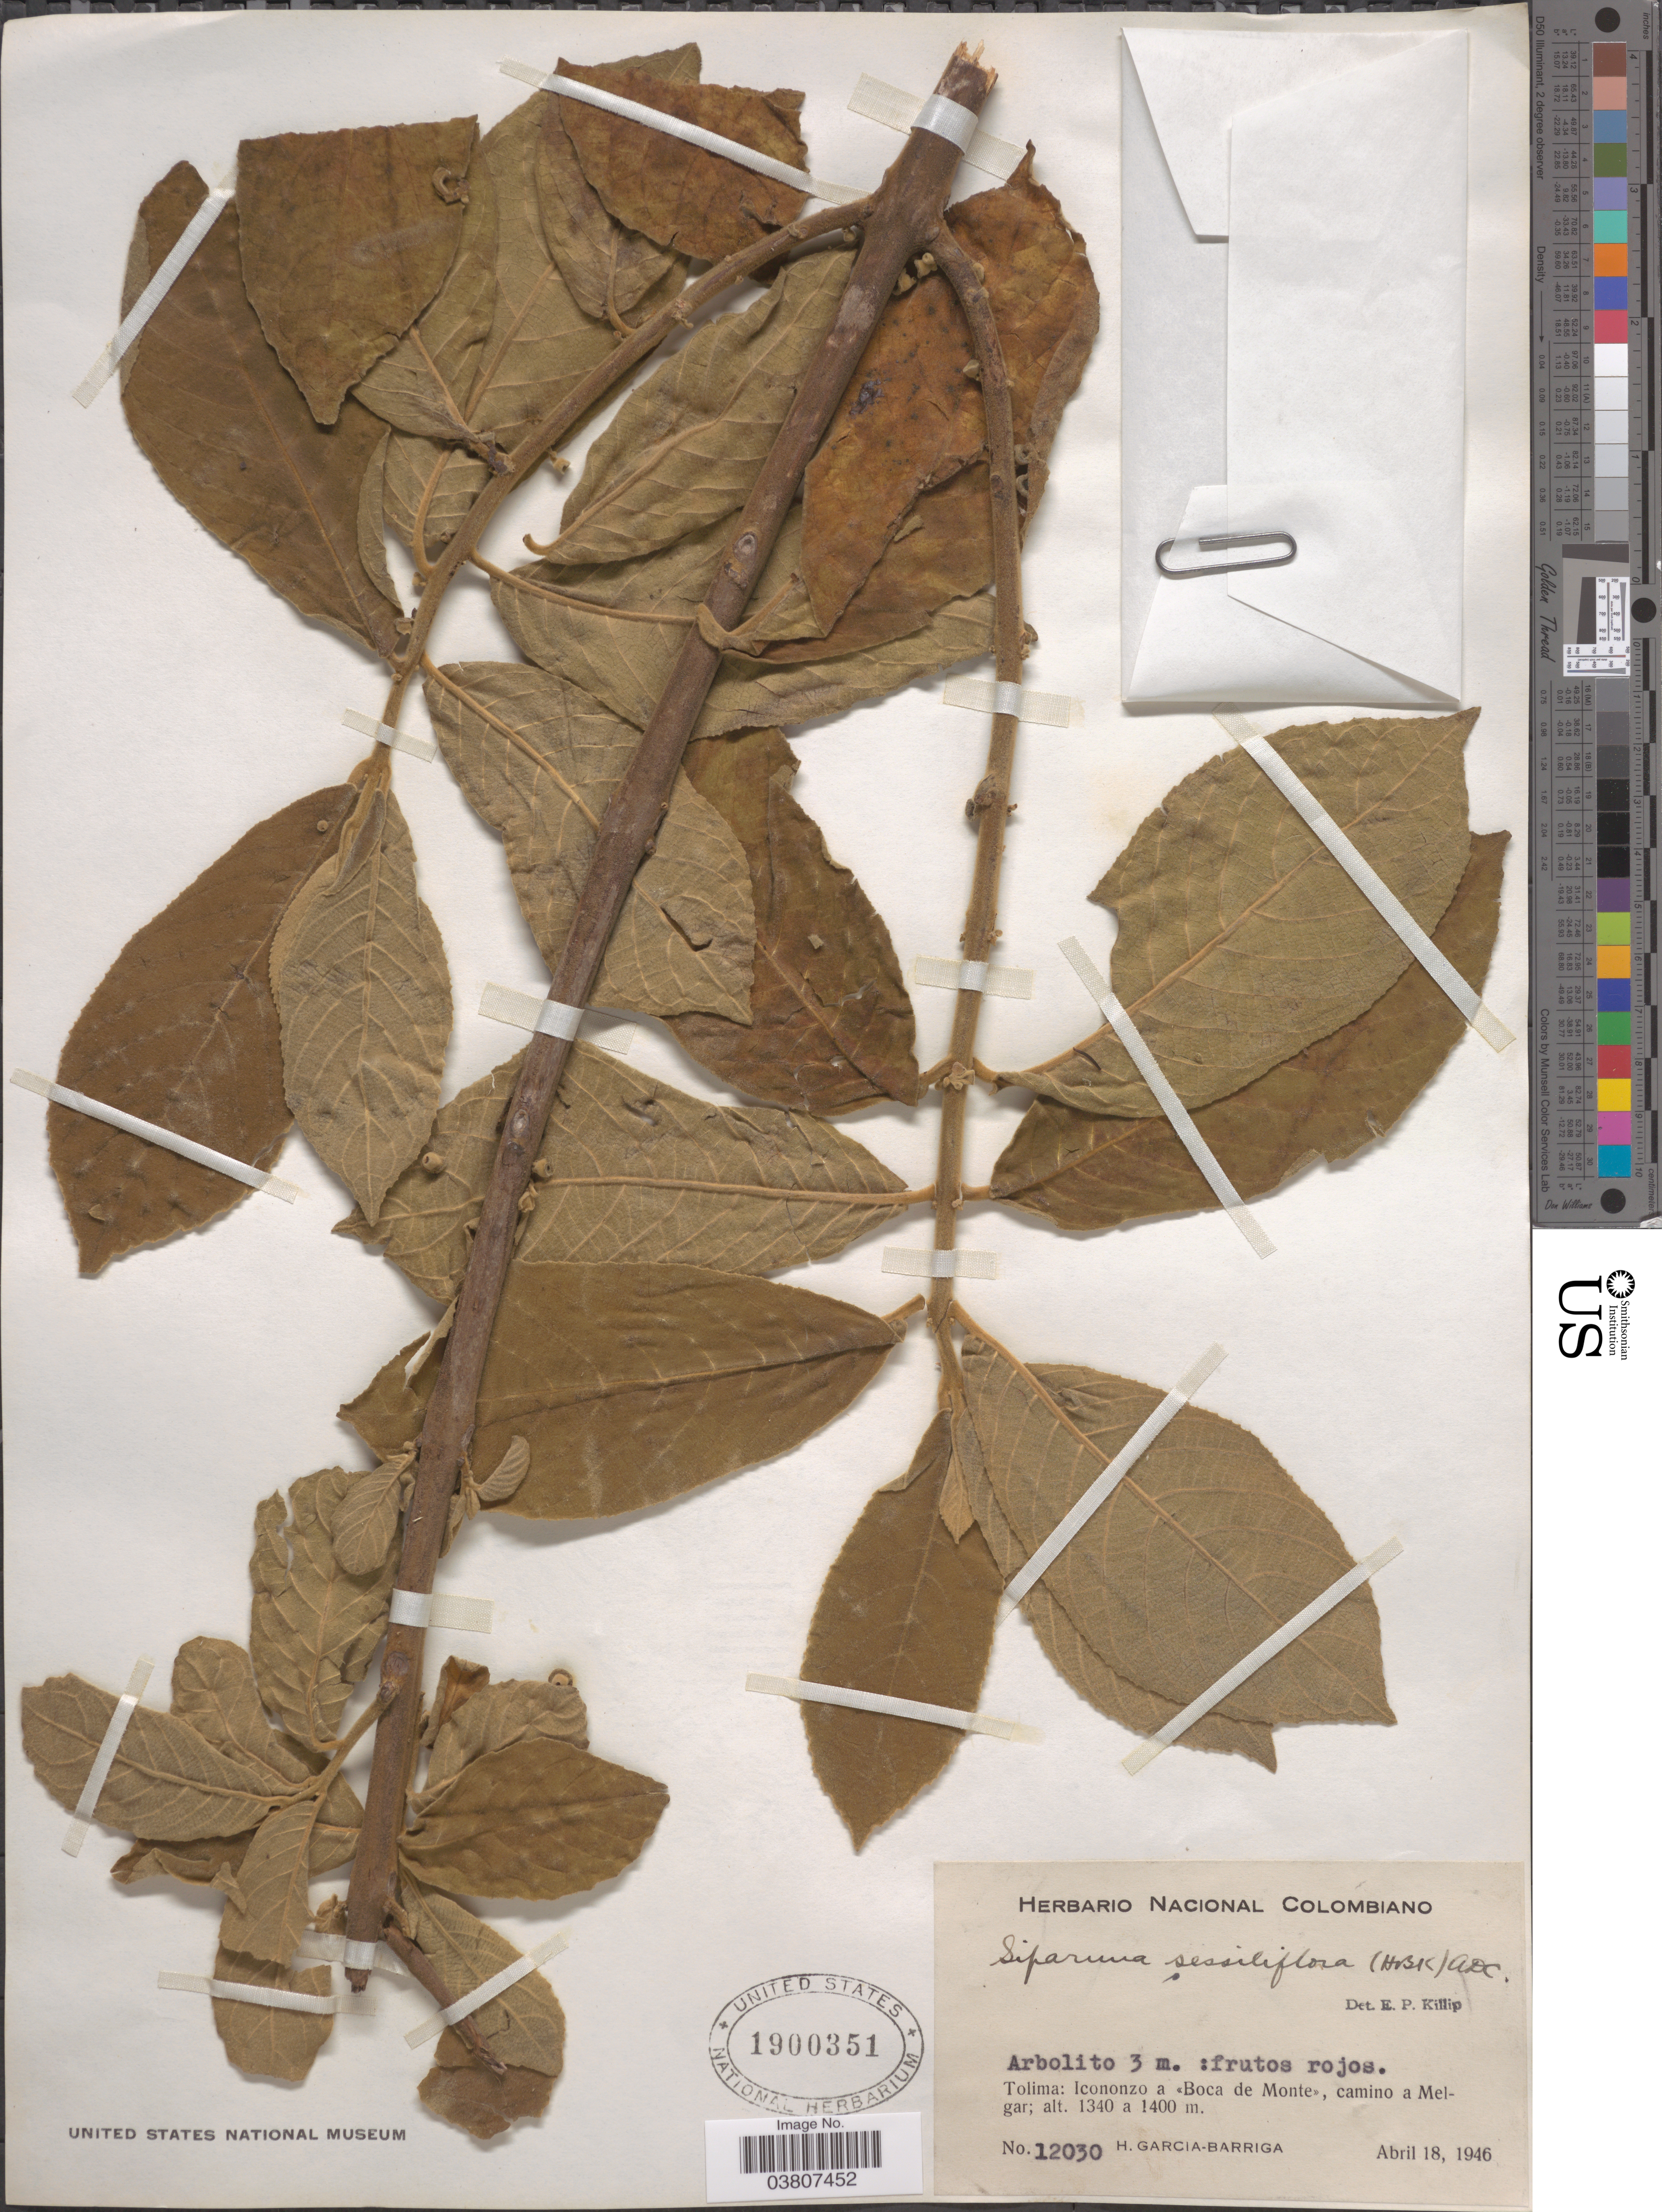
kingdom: Plantae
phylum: Tracheophyta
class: Magnoliopsida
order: Laurales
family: Siparunaceae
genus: Siparuna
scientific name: Siparuna sessiliflora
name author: (Kunth) A. DC.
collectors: H. García Barriga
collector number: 12030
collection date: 1946-04-18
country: Colombia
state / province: Tolima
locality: Icononzo a «Boca de Monte», camino a Melgar.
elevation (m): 1340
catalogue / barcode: US 1900351